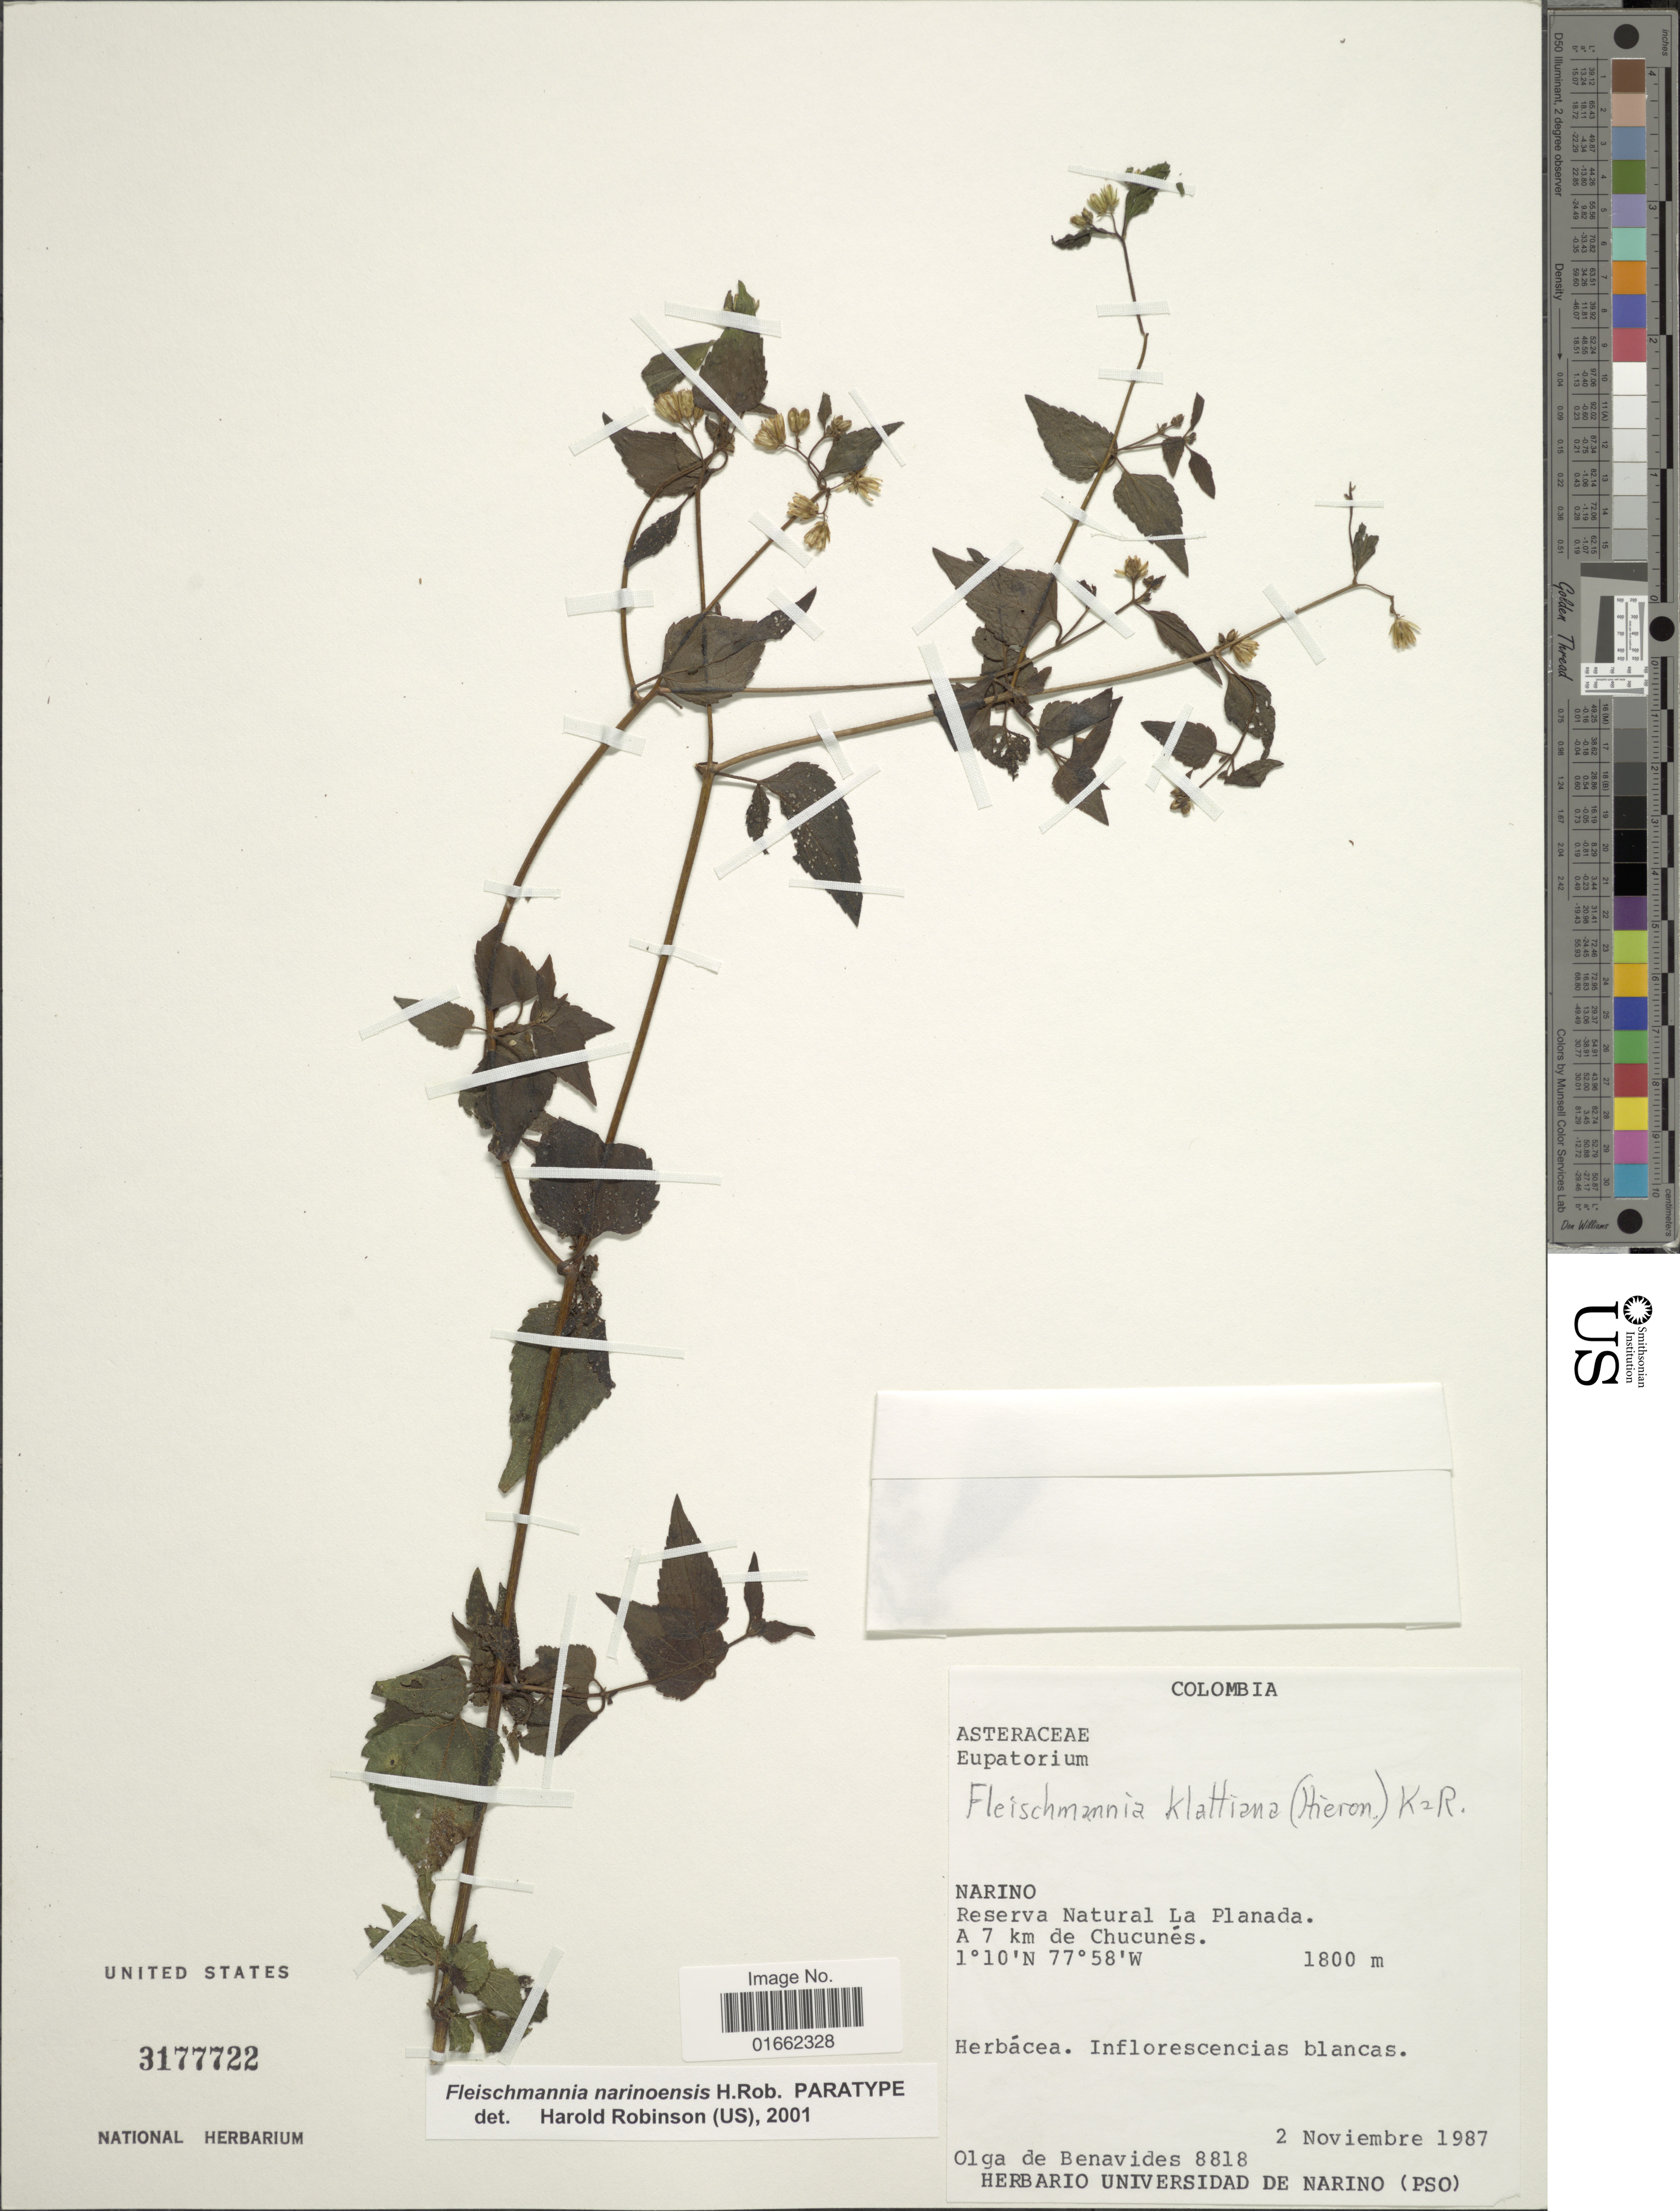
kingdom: Plantae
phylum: Tracheophyta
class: Magnoliopsida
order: Asterales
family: Asteraceae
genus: Fleischmannia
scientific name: Fleischmannia narinoensis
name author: H. Rob.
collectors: Olga S. de Benavides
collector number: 8818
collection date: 1987-11-02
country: Colombia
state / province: Nariño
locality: Narino. Reserva Natural La Planada. A 7 km de Chucunés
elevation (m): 1800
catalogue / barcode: US 3177722